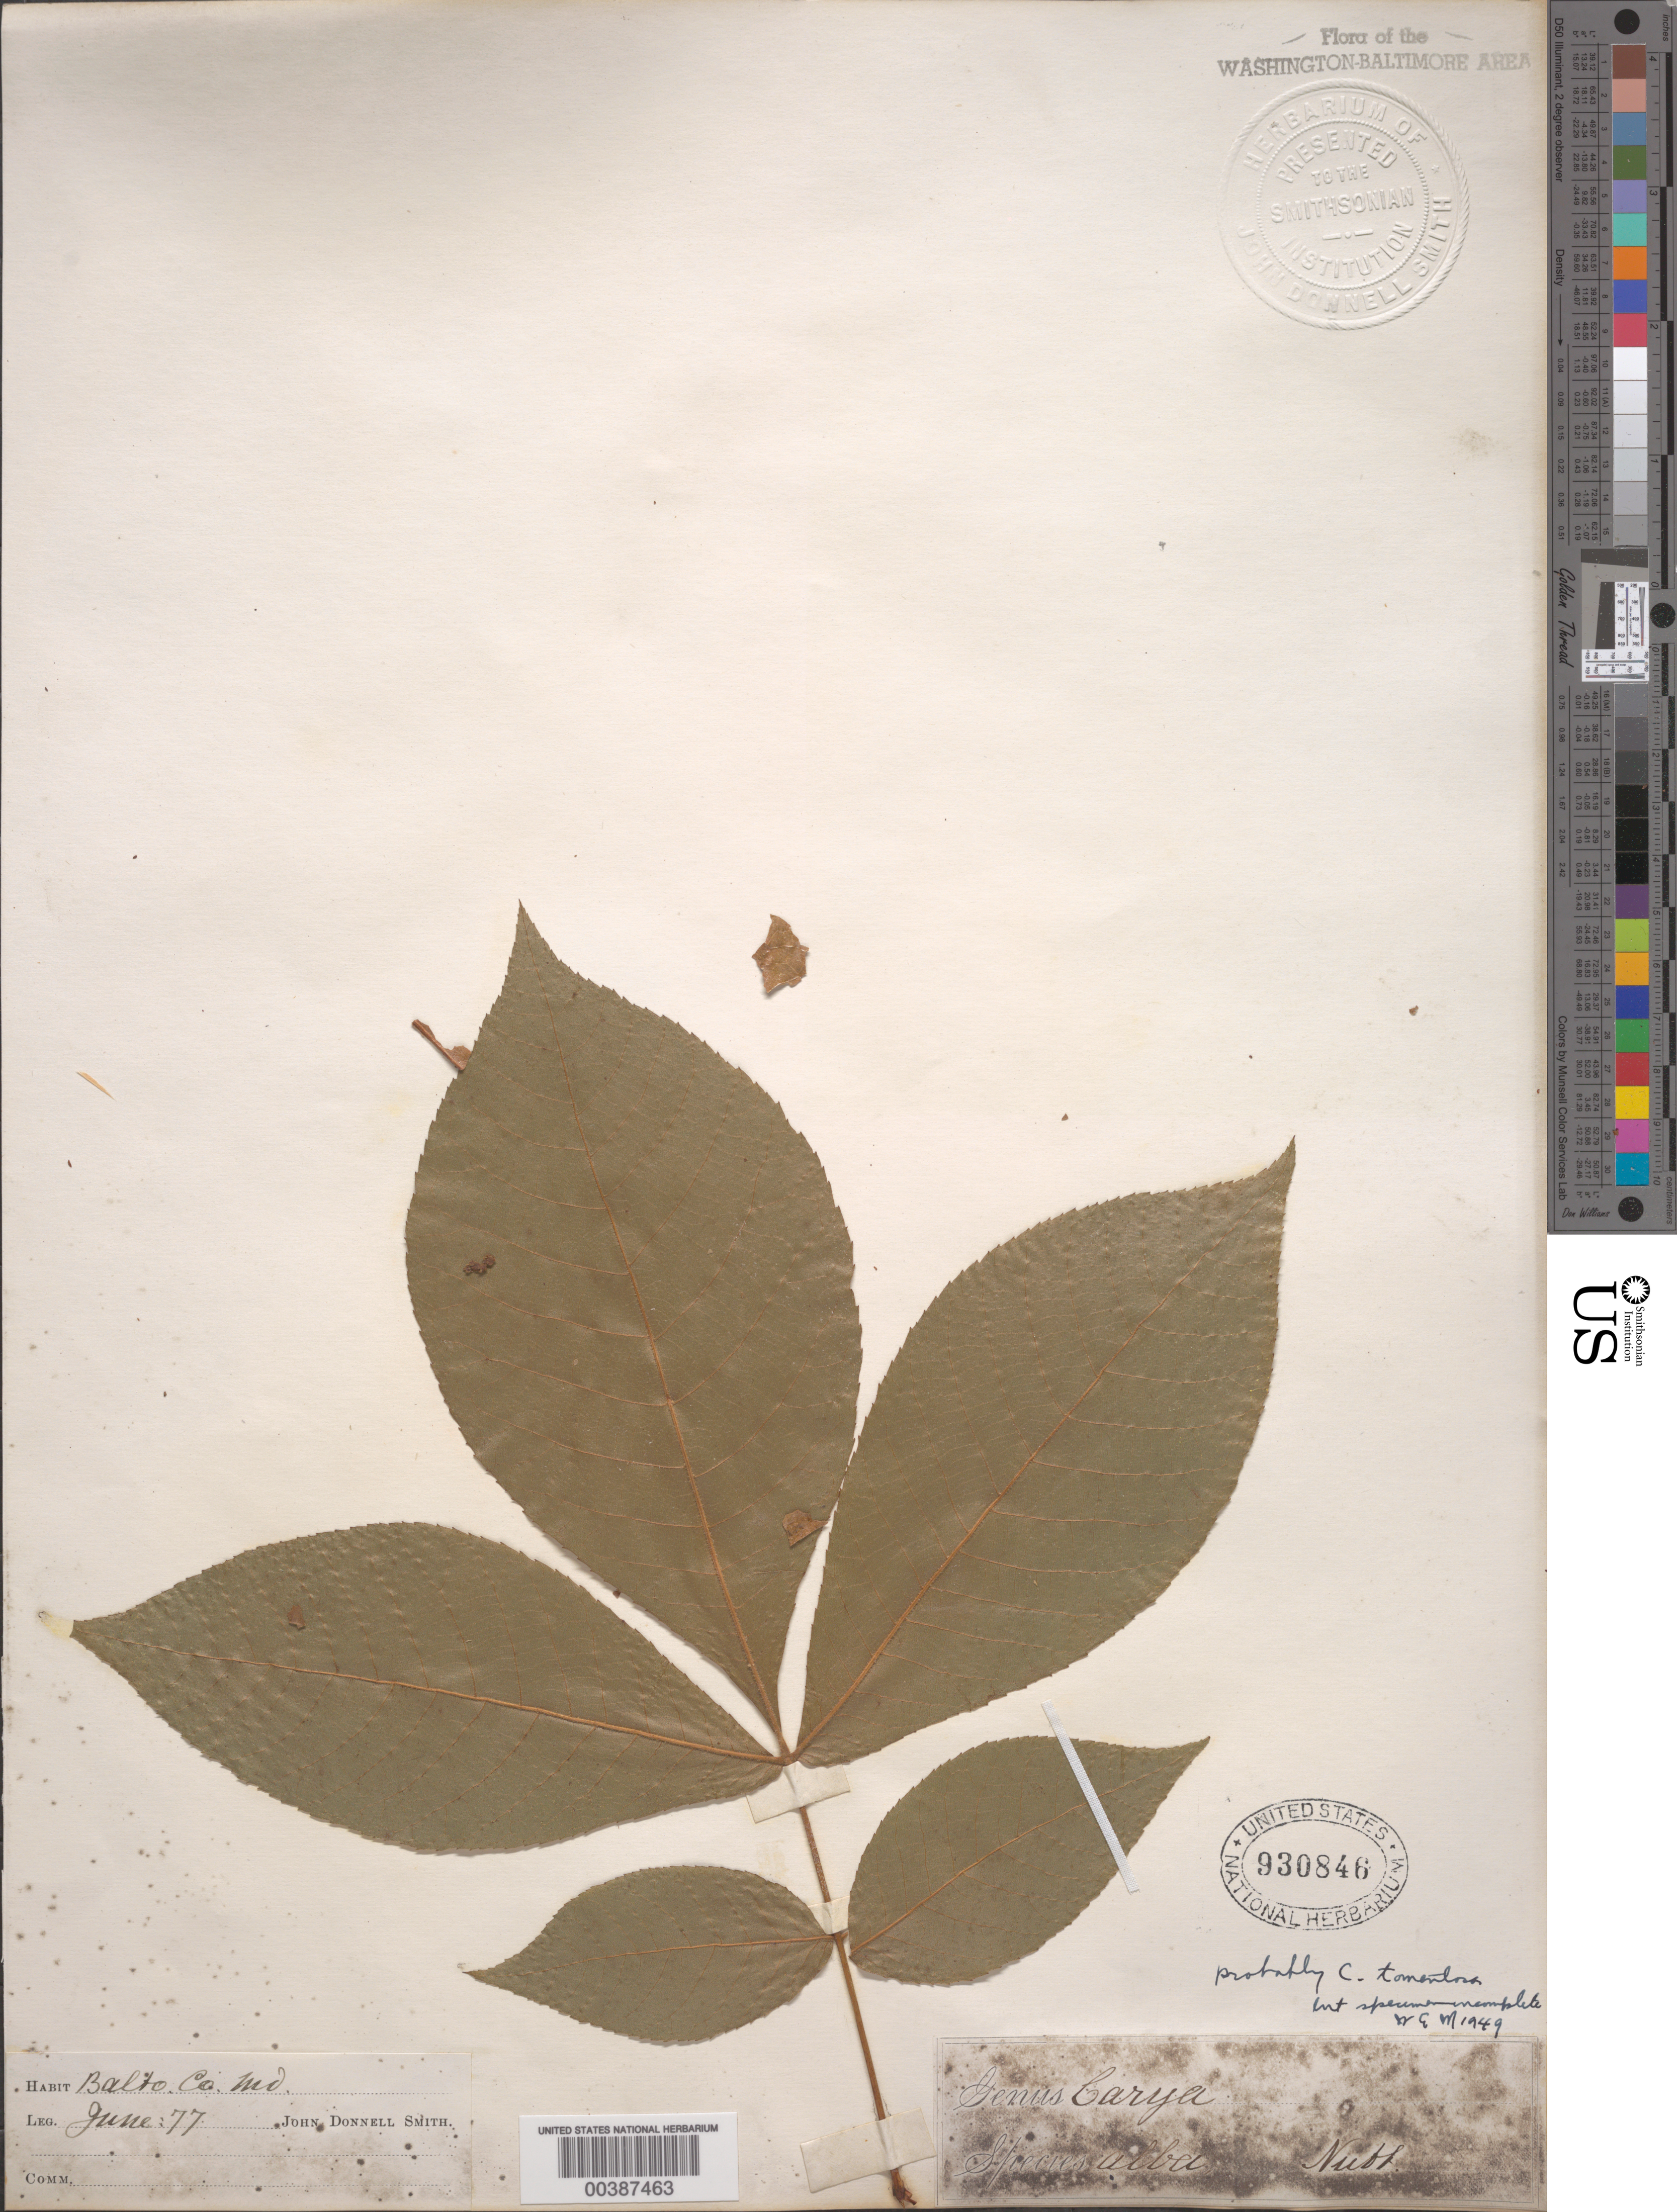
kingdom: Plantae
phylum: Tracheophyta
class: Magnoliopsida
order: Fagales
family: Juglandaceae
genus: Carya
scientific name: Carya sp.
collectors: J. Donnell Smith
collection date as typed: Jun 1877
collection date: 1877-06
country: United States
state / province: Maryland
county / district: Baltimore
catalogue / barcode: US 930846